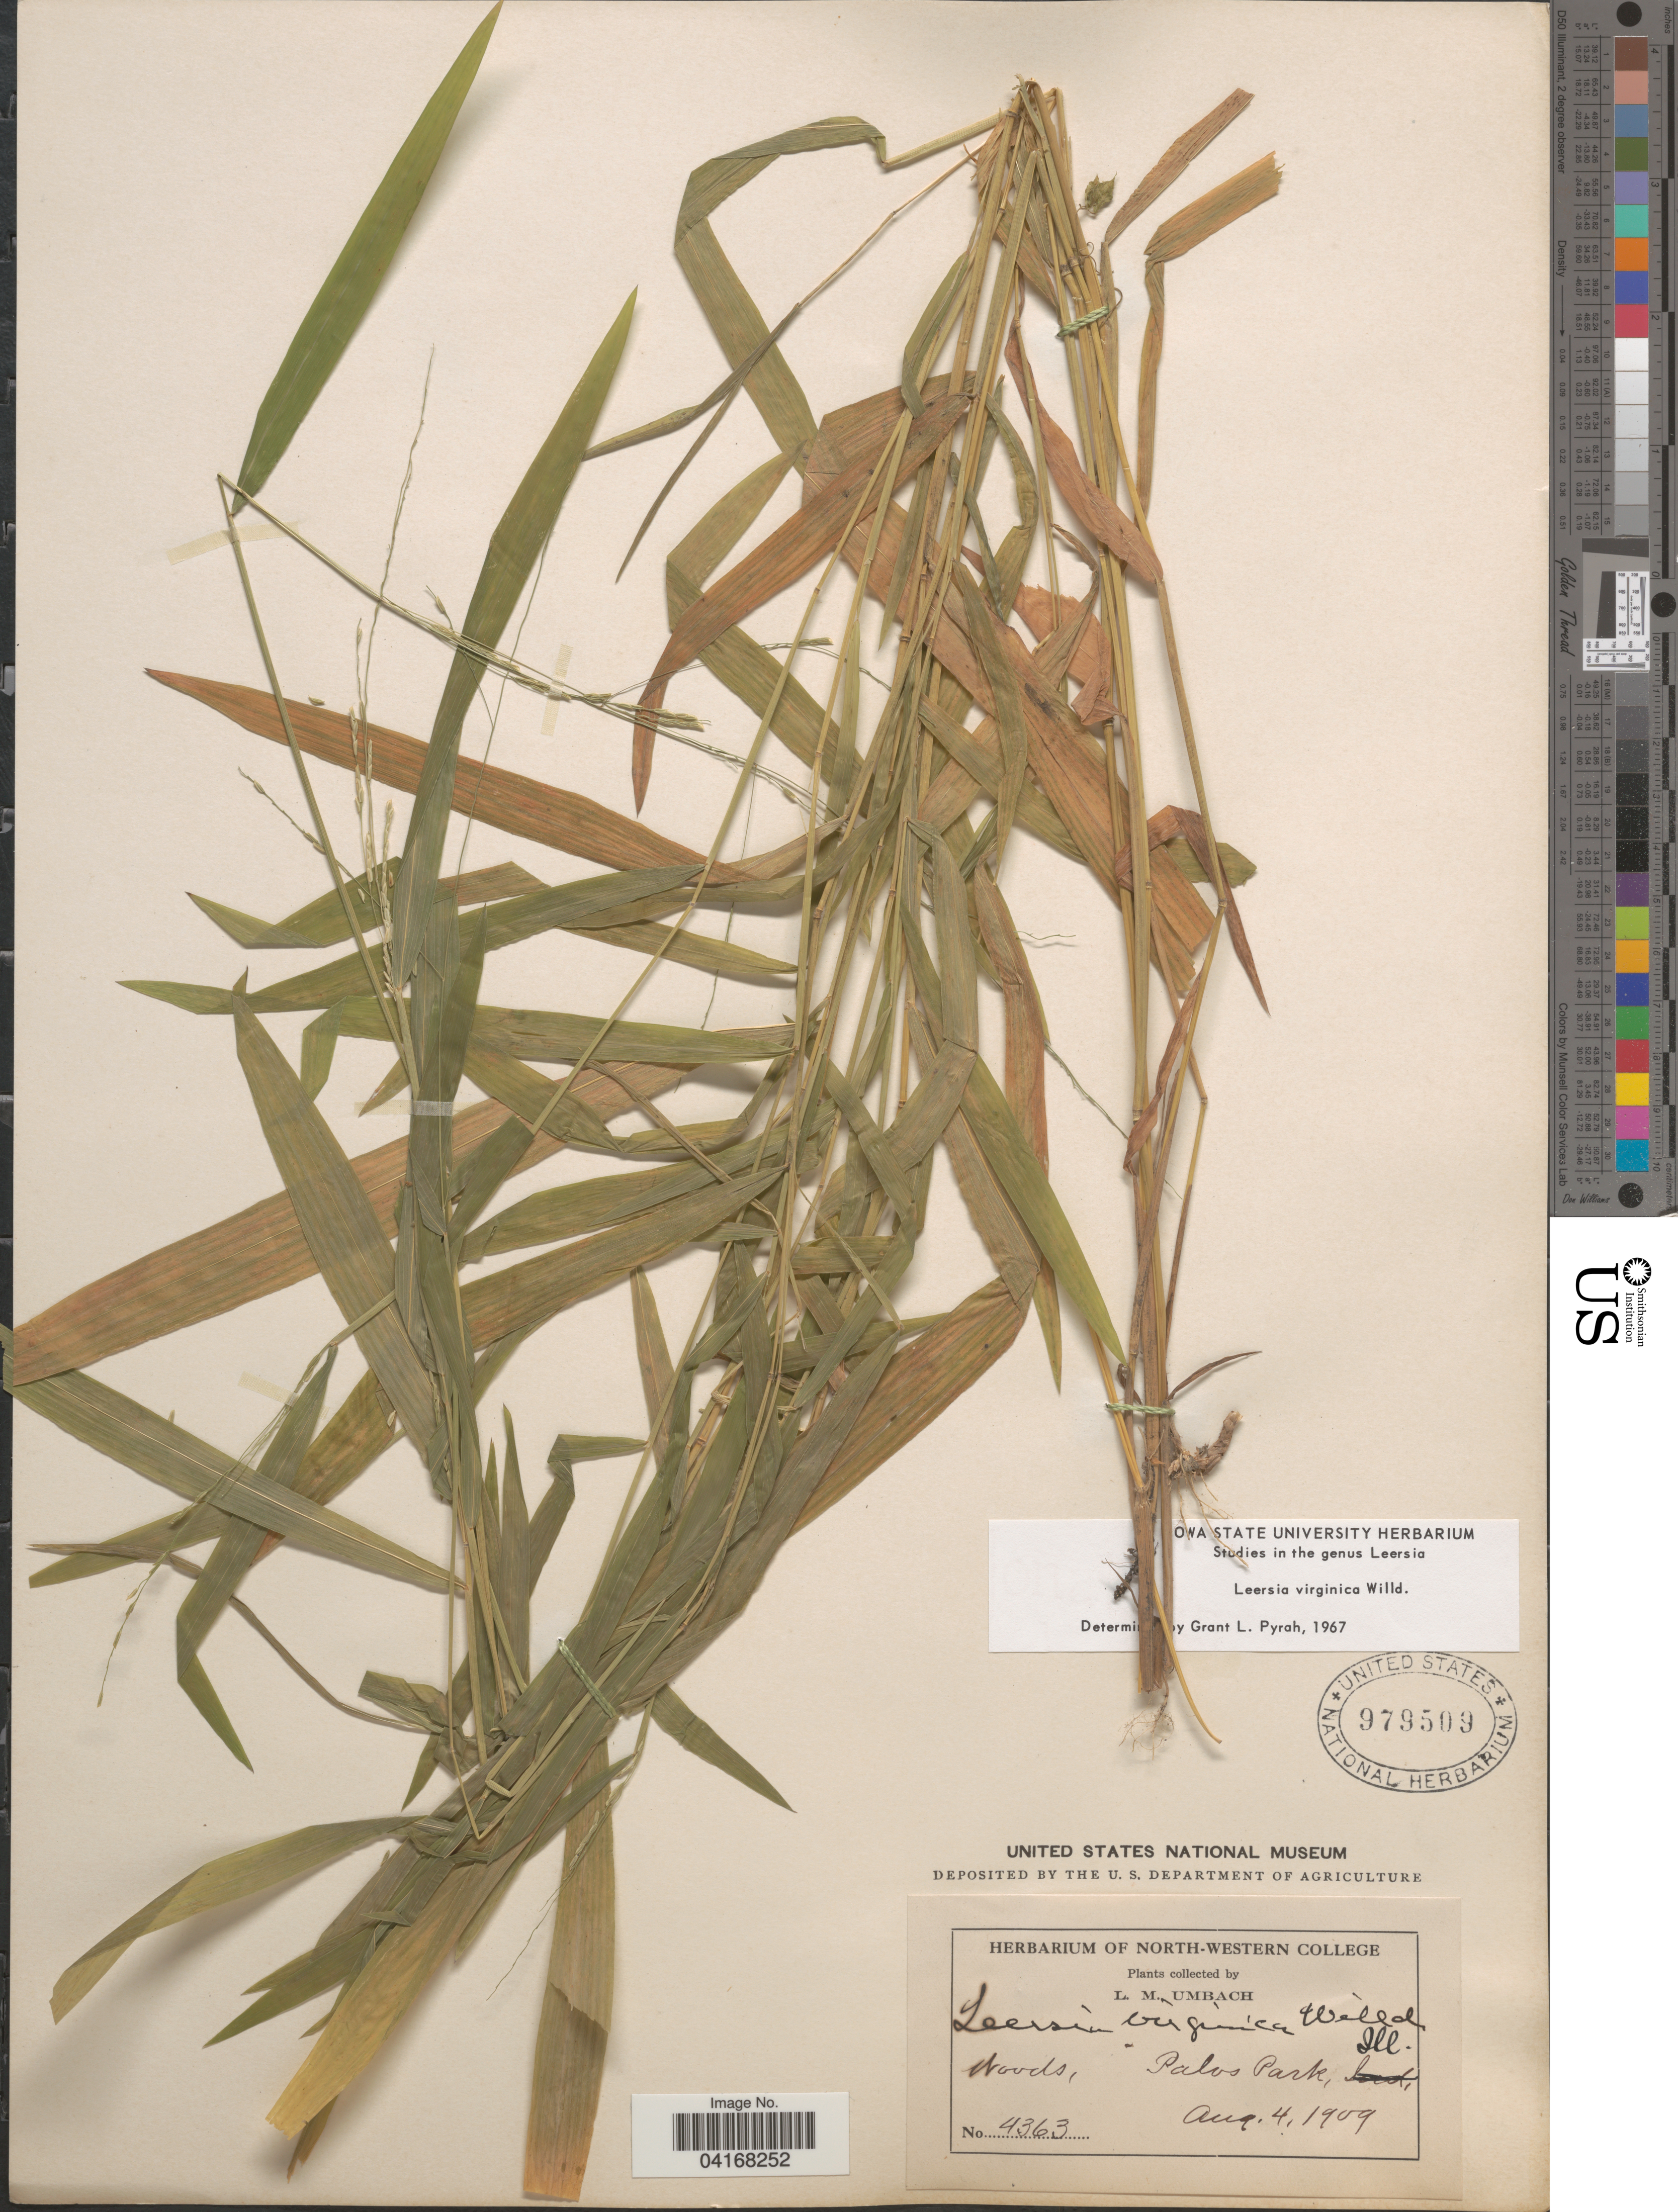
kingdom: Plantae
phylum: Tracheophyta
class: Liliopsida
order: Poales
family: Poaceae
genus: Leersia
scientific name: Leersia virginica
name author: Willd.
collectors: L. M. Umbach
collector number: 4363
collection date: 1909-08-04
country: United States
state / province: Illinois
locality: Woods, Palos Park.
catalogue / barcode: US 979509